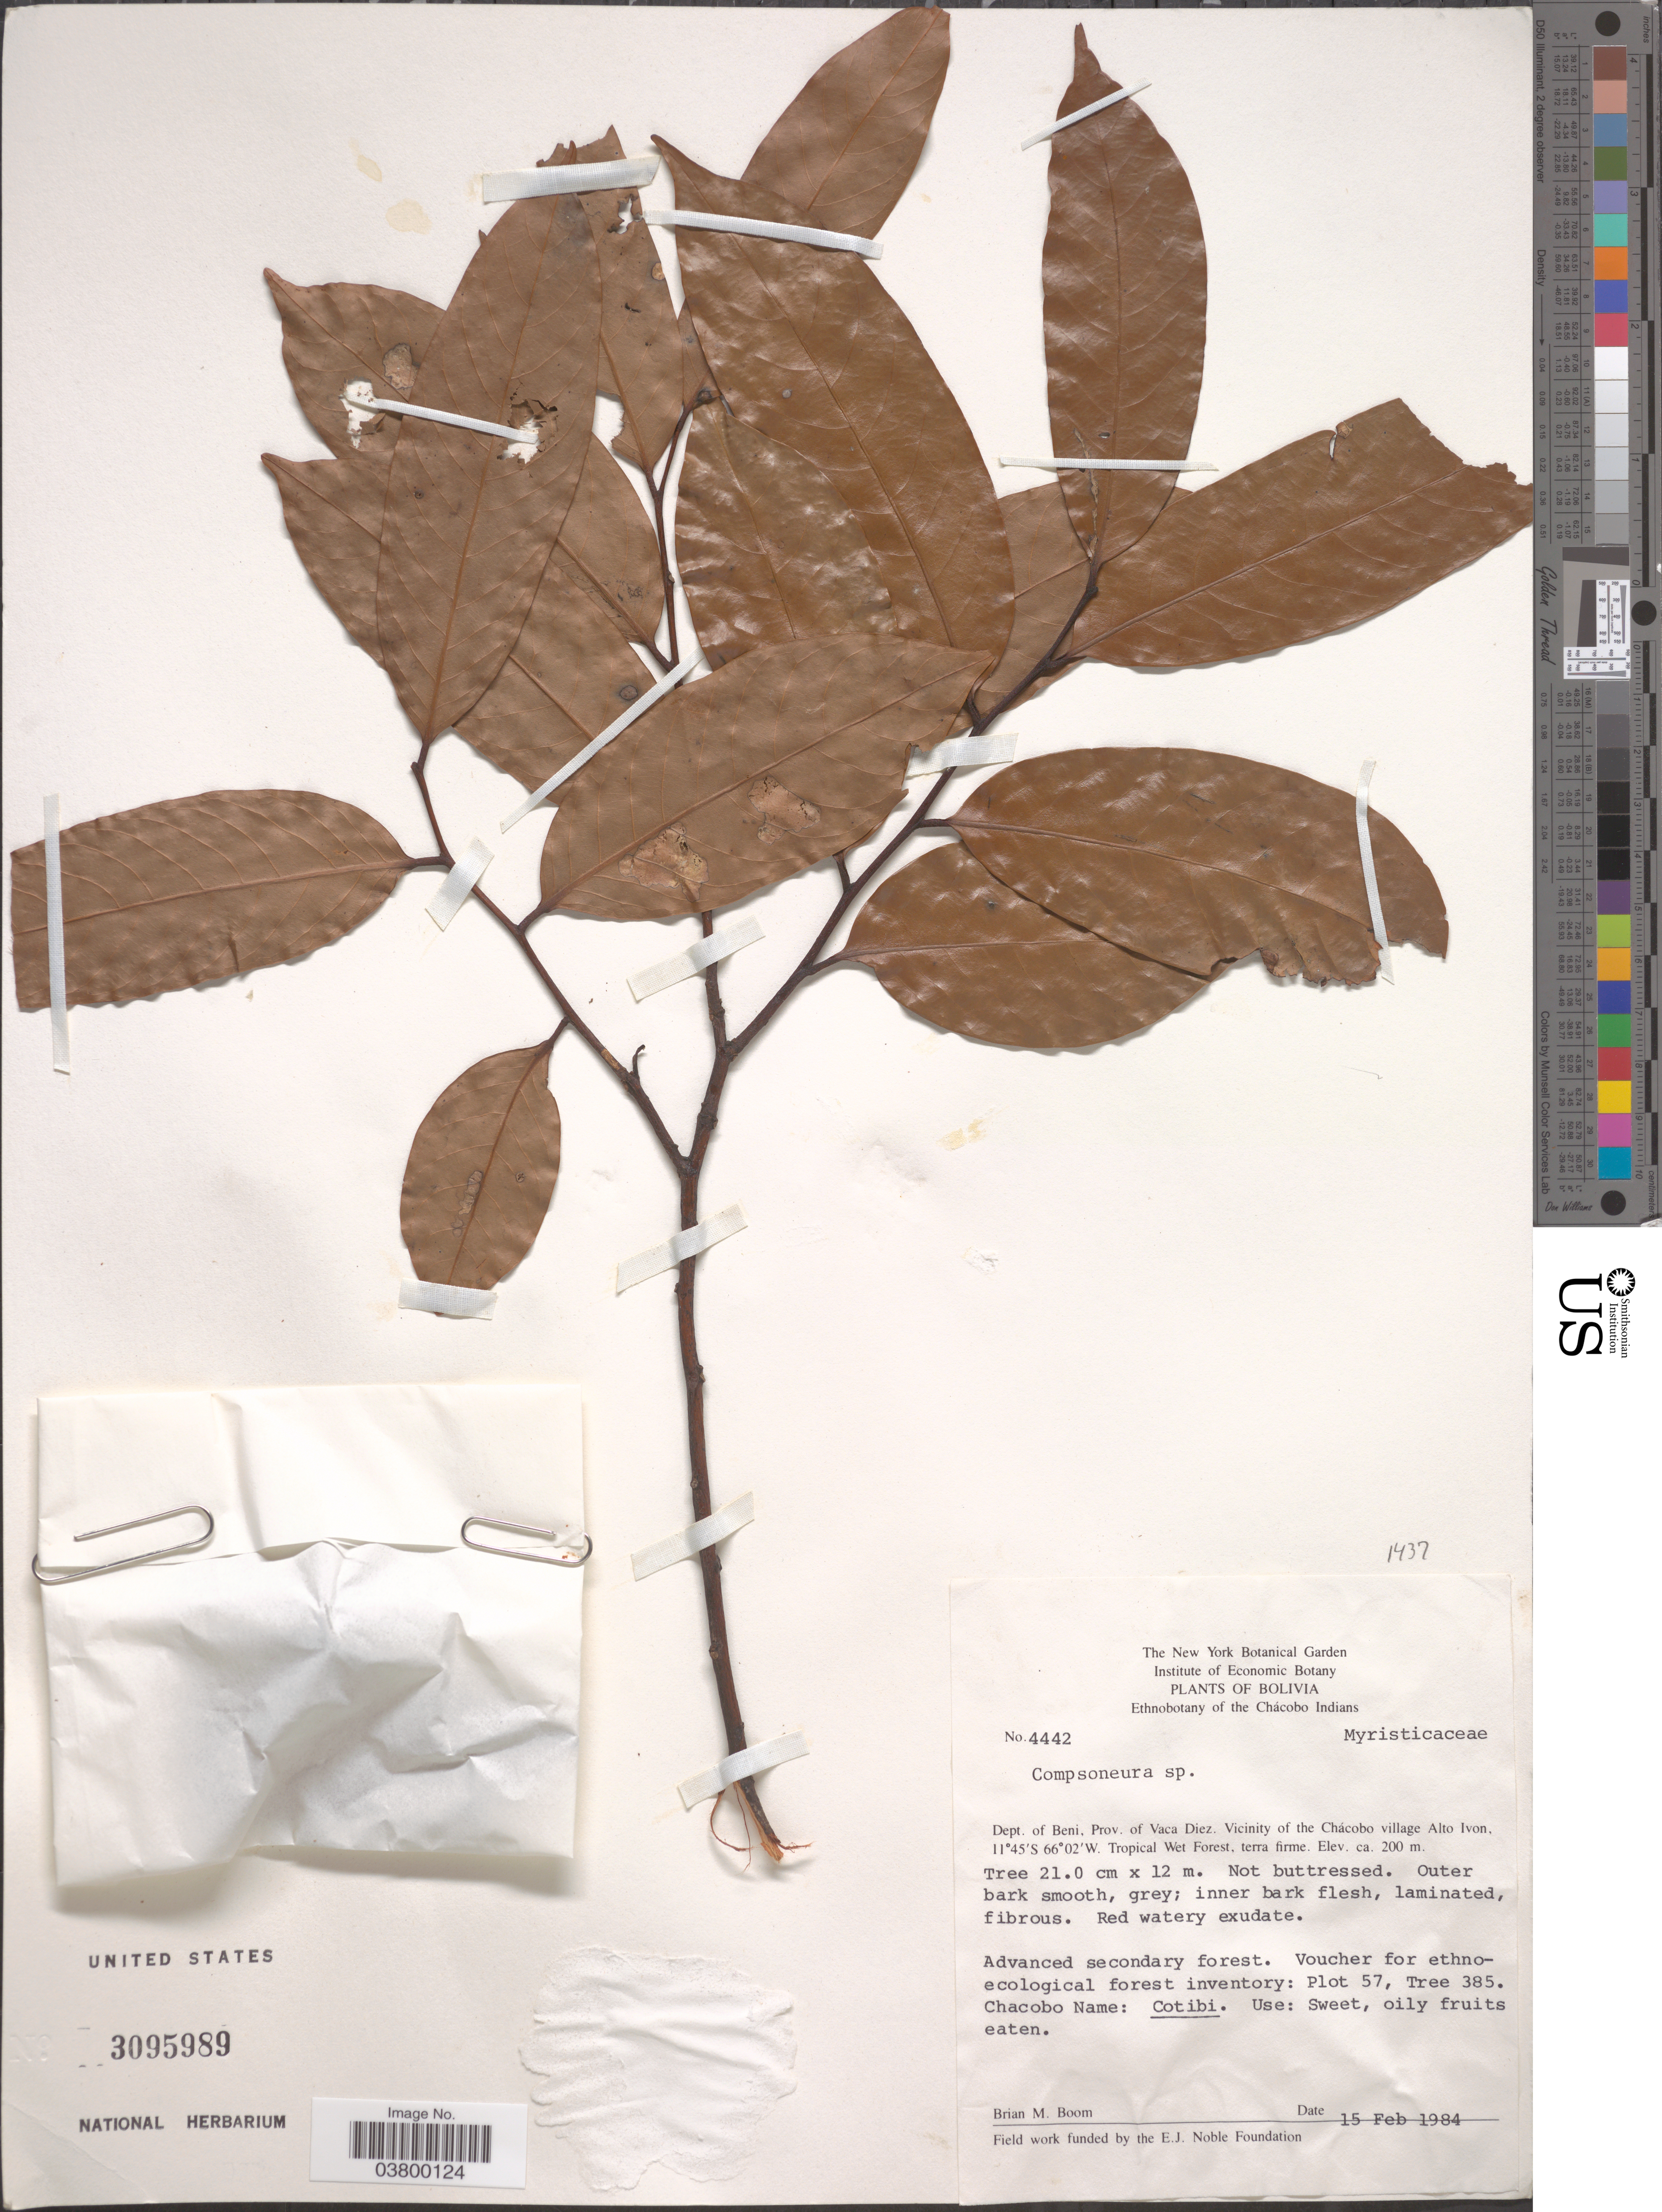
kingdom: Plantae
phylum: Tracheophyta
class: Magnoliopsida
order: Magnoliales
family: Myristicaceae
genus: Compsoneura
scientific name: Compsoneura sp.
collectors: B. M. Boom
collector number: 4442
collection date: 1984-02-15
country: Bolivia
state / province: Beni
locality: Dept. of Beni, Prov. of Vaca Diez. Vicinity of the Chácobo village Alto Ivon.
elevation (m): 200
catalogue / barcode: US 3095989